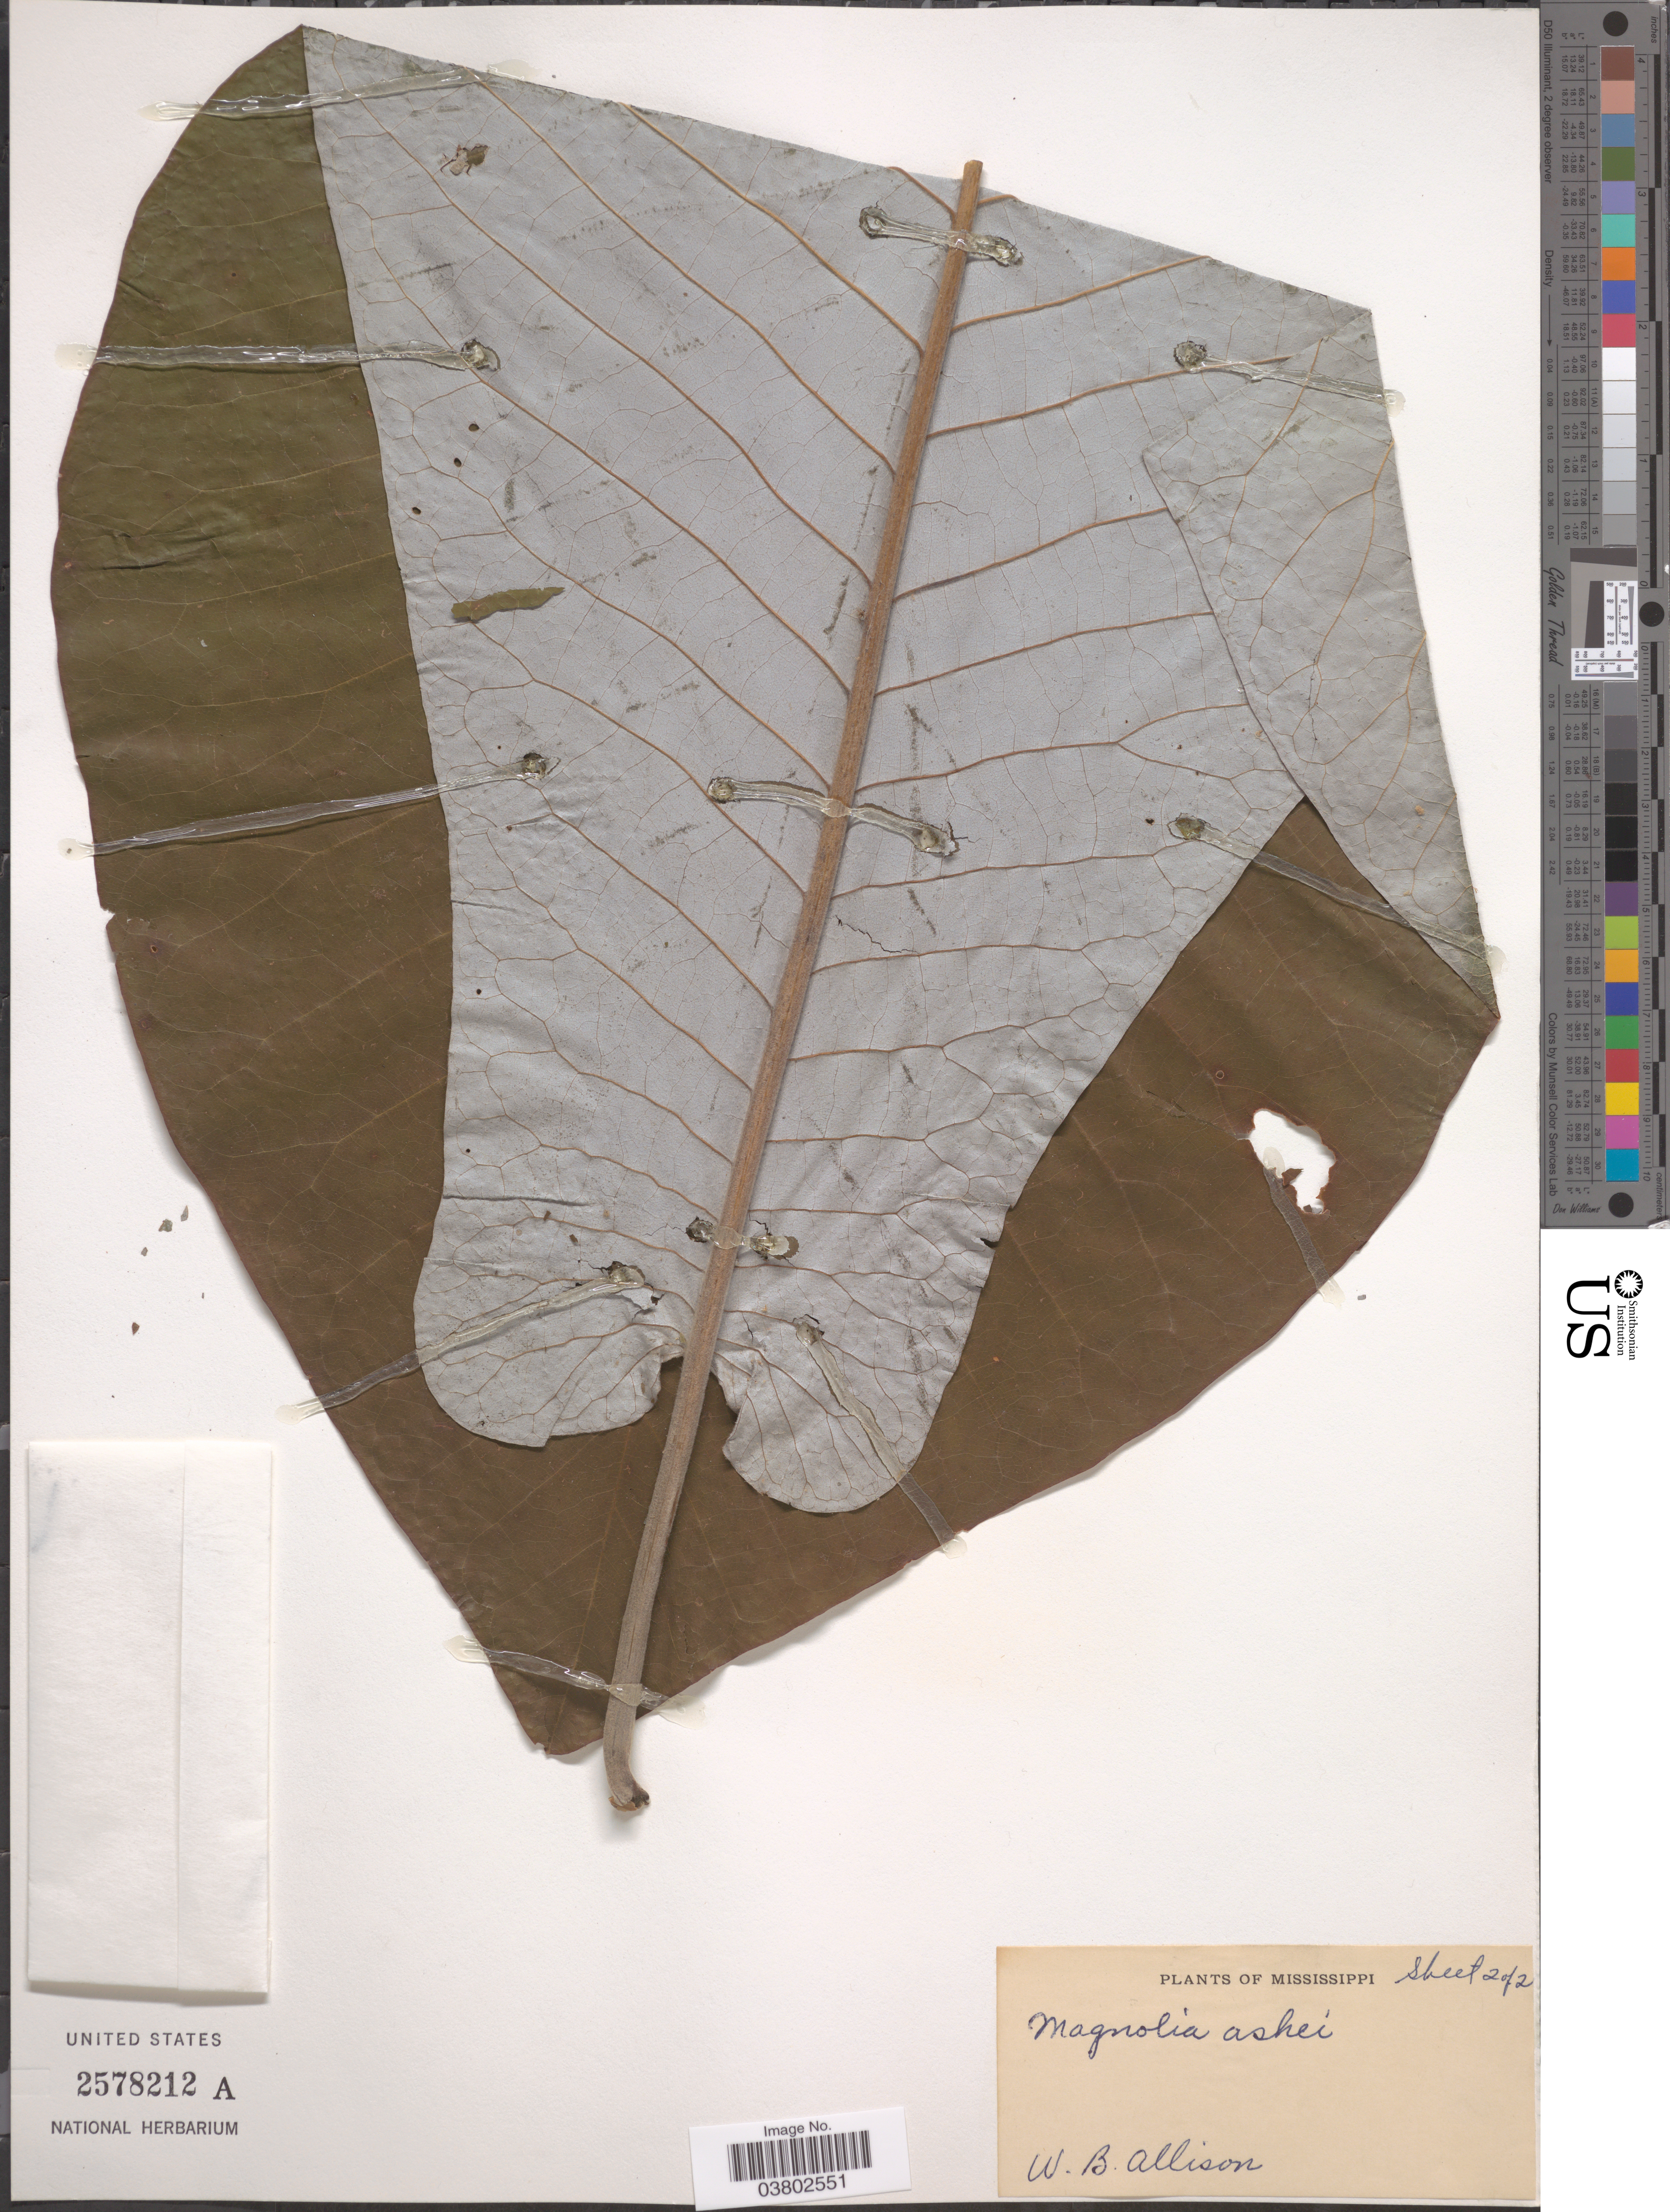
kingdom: Plantae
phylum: Tracheophyta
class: Magnoliopsida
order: Magnoliales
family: Magnoliaceae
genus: Magnolia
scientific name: Magnolia ashei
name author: Weath.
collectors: W. B. Allison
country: United States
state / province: Mississippi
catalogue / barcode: US 2578212A